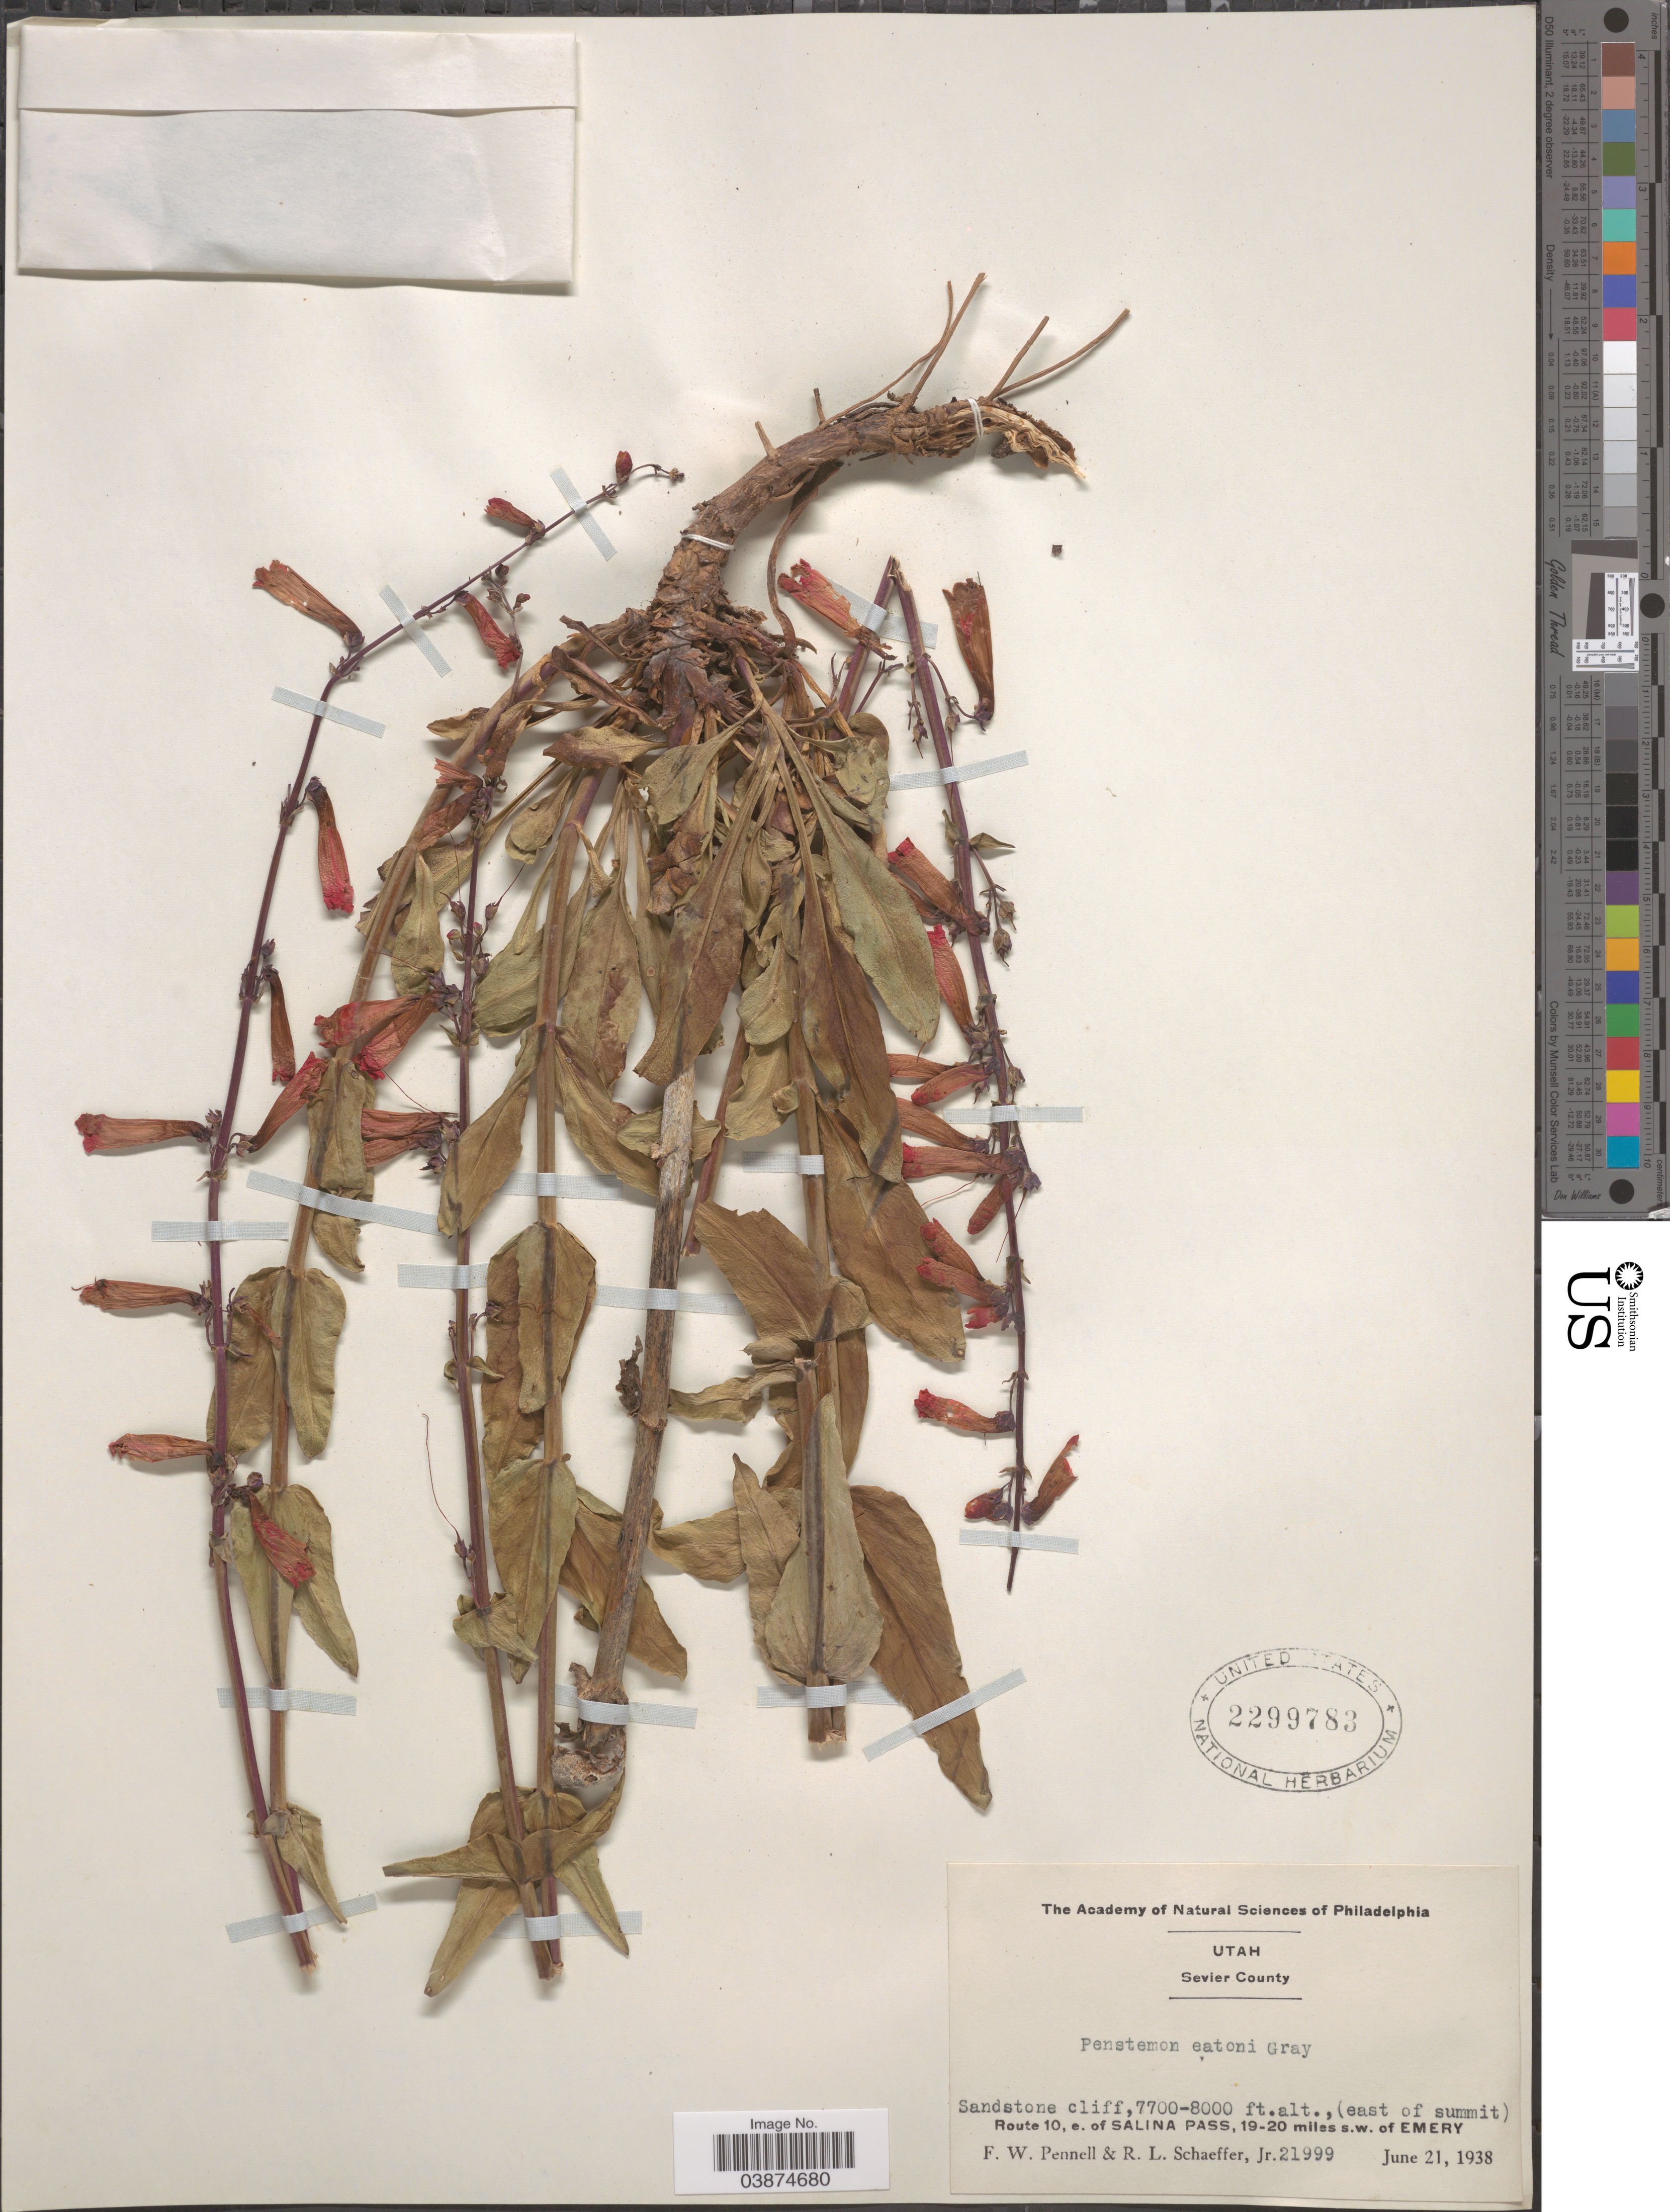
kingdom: Plantae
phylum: Tracheophyta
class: Magnoliopsida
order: Lamiales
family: Plantaginaceae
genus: Penstemon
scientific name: Penstemon eatonii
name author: A. Gray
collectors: F. W. Pennell & R. L. Schaeffer Jr.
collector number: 21999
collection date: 1938-06-21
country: United States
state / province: Utah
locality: Sevier County. East of summit, Route 10, e. of Salina Pass, 19-20 miles s.w. of Emery.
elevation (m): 2347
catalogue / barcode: US 2299783